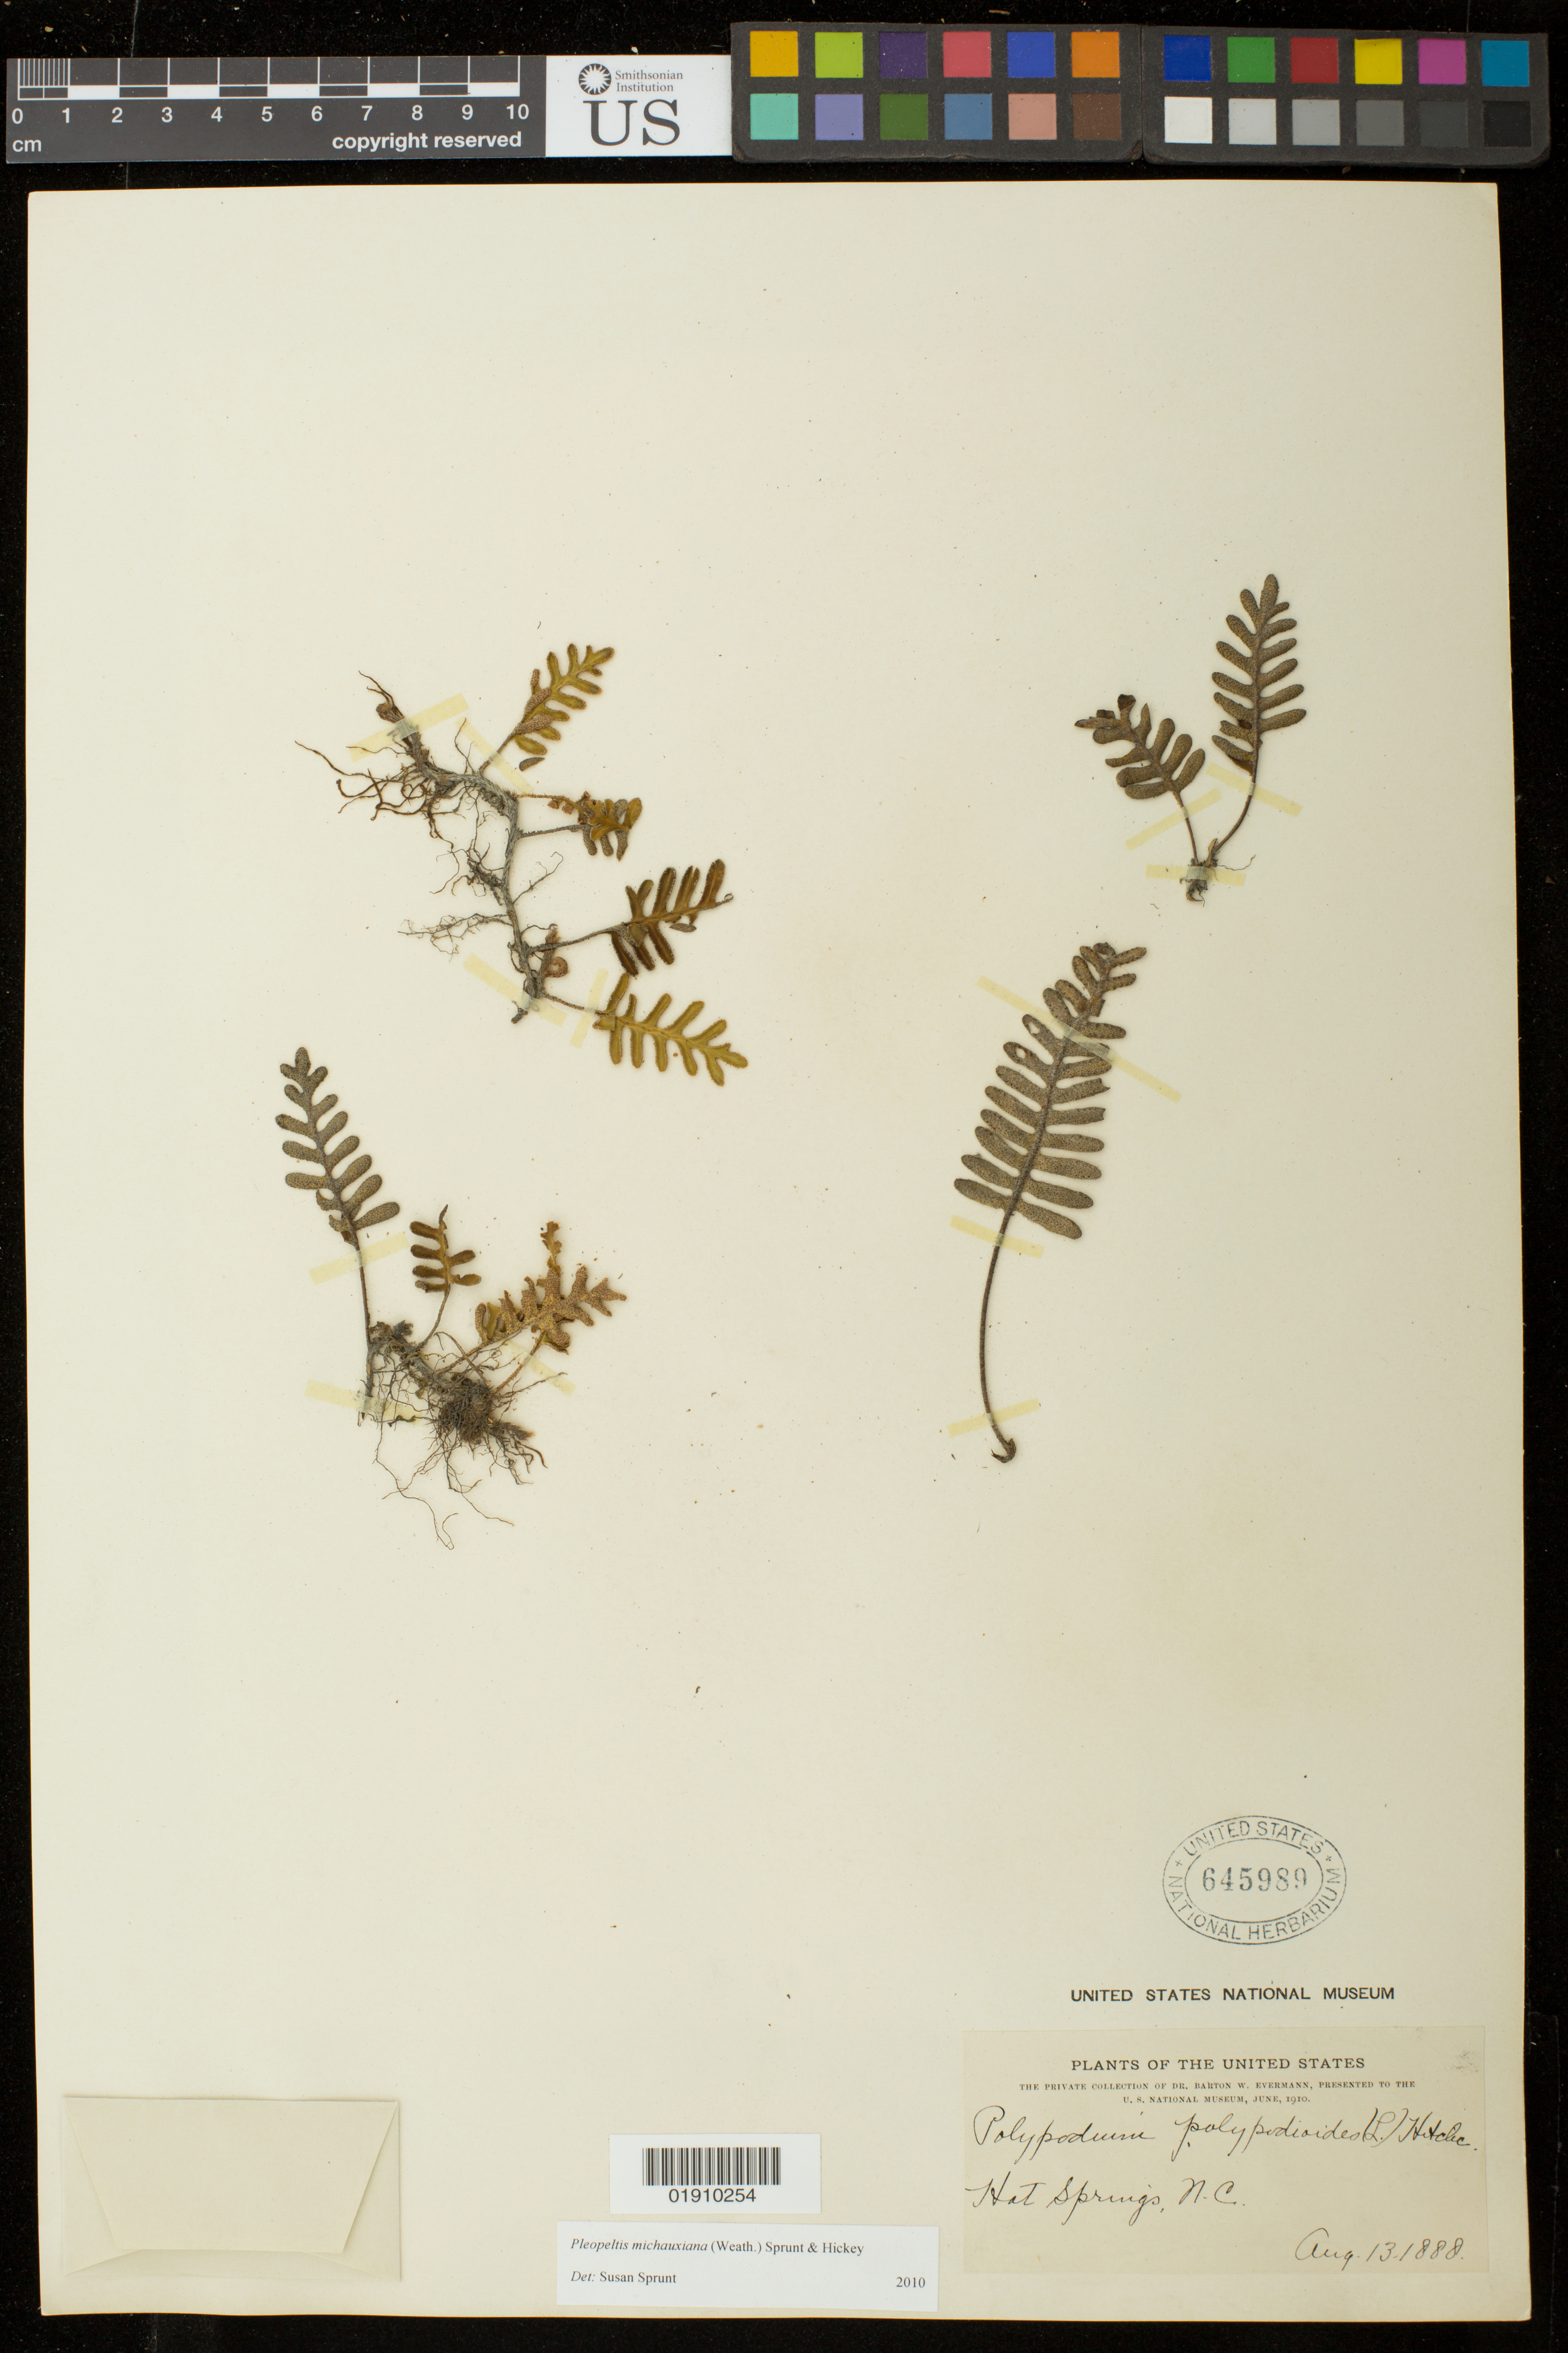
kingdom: Plantae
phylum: Tracheophyta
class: Polypodiopsida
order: Polypodiales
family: Polypodiaceae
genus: Pleopeltis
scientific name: Pleopeltis michauxiana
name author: (Weath.) Hickey & Sprunt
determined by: Sprunt, S. V.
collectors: B. W. Evermann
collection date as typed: Aug. 13. 1888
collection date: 1888-08-13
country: United States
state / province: North Carolina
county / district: Madison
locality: Hot Springs, N.C.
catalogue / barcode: US 645989